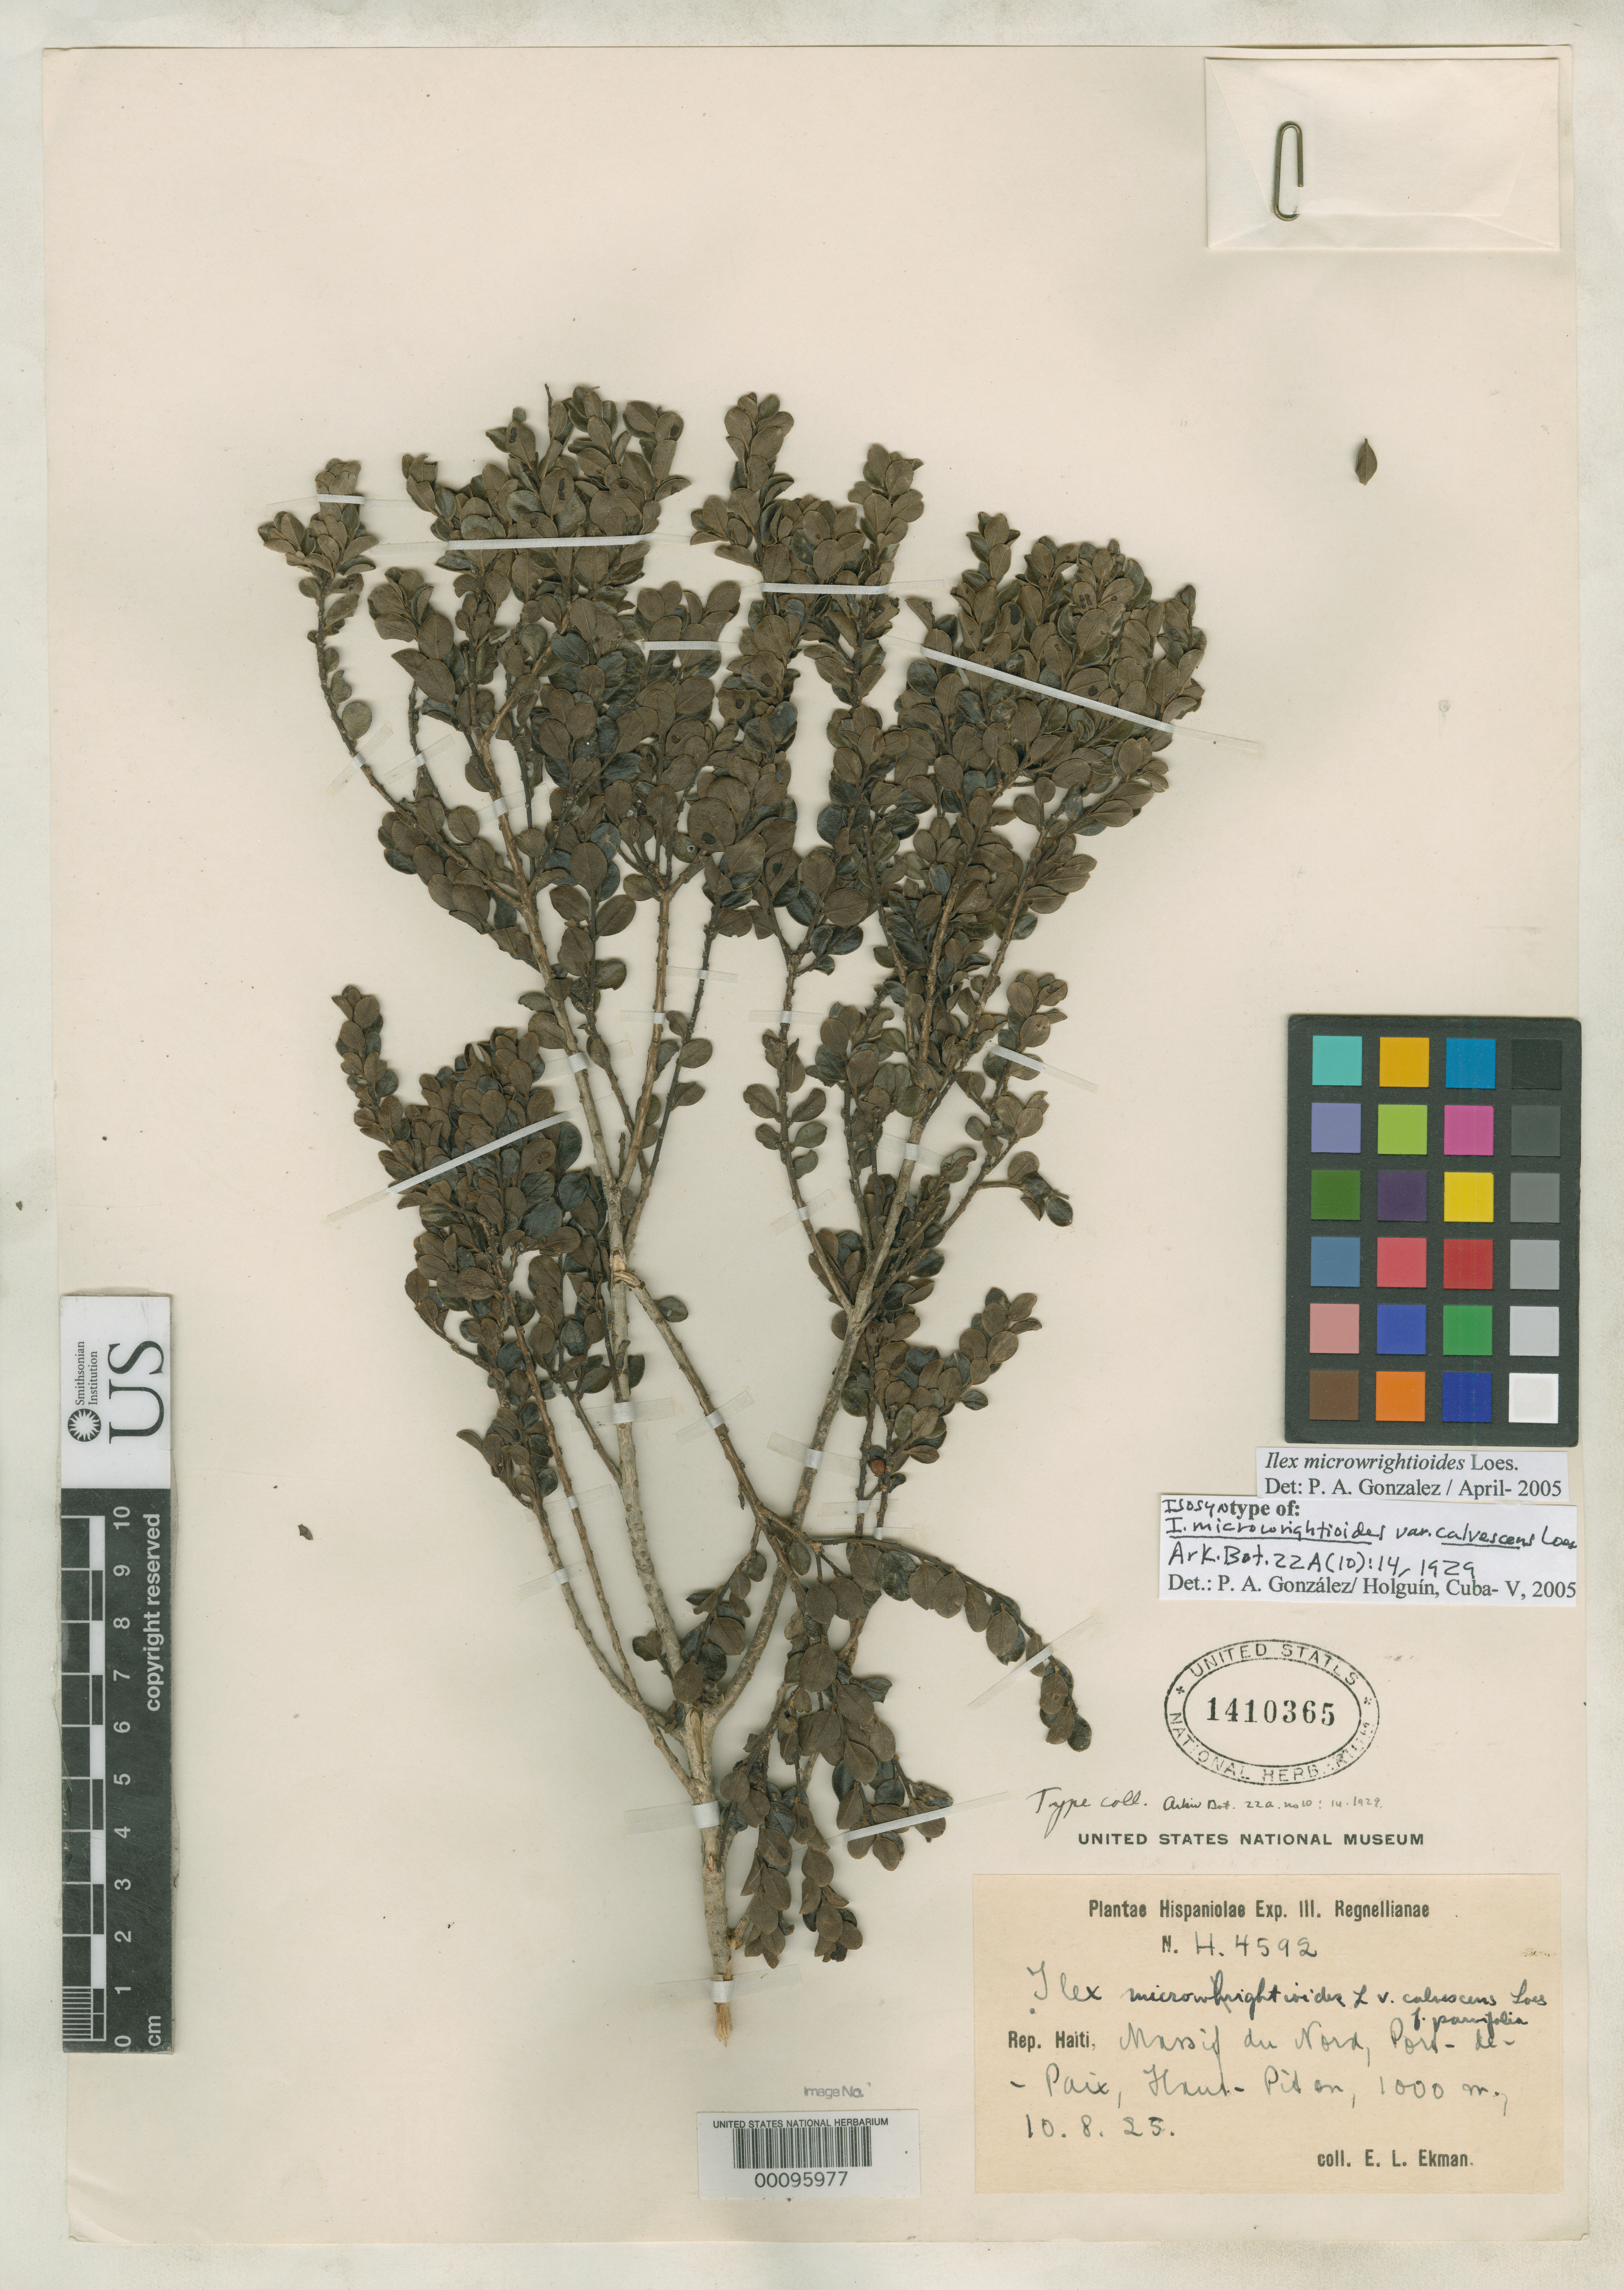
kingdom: Plantae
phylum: Tracheophyta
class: Magnoliopsida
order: Aquifoliales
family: Aquifoliaceae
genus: Ilex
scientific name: Ilex microwrightioides var. calvescens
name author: Loes.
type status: Isosyntype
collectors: E. L. Ekman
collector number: H 4592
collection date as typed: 10 Aug 1925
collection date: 1925-08-10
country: Haiti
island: Hispaniola Island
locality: Massif Dunord, Port-de-Paix, Mount Piton.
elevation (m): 1000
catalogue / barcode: US 1410365